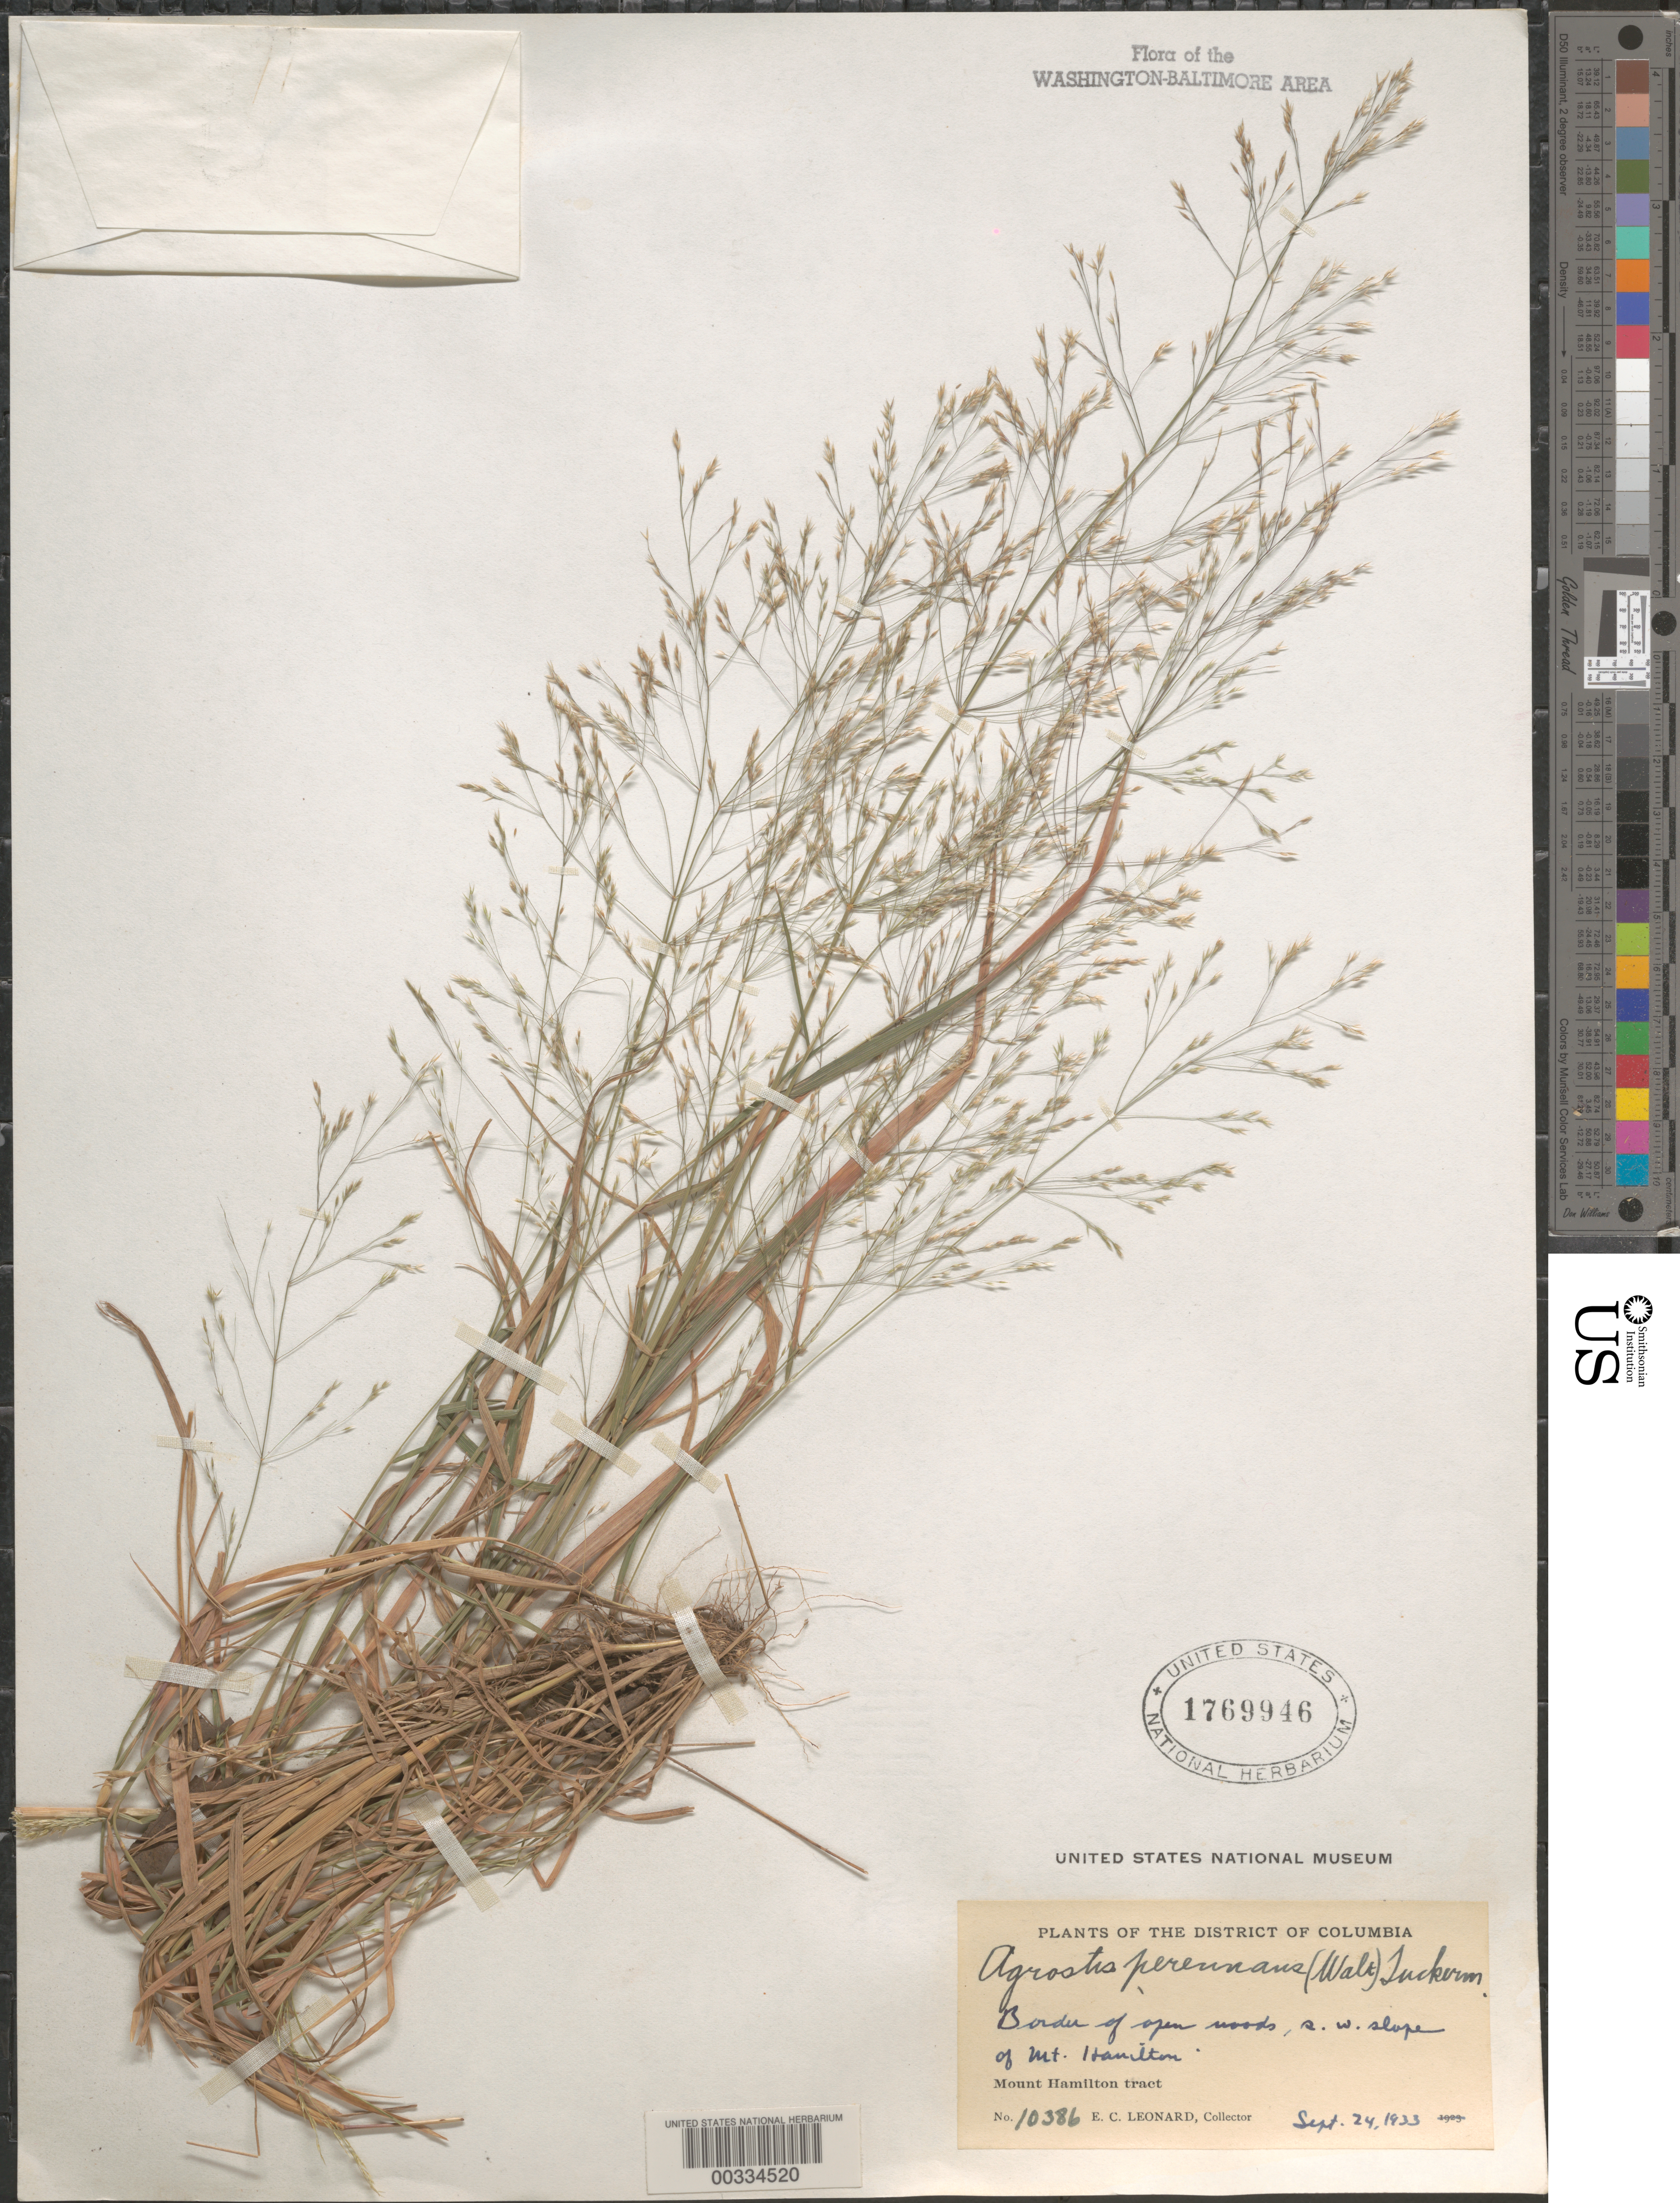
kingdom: Plantae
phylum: Tracheophyta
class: Liliopsida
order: Poales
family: Poaceae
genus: Agrostis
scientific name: Agrostis perennans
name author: (Walter) Tuck.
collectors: E. C. Leonard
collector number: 10386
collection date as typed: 24 Sep 1933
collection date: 1933-09-24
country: United States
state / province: District of Columbia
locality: Mount Hamilton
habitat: Border of open woods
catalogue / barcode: US 1769946